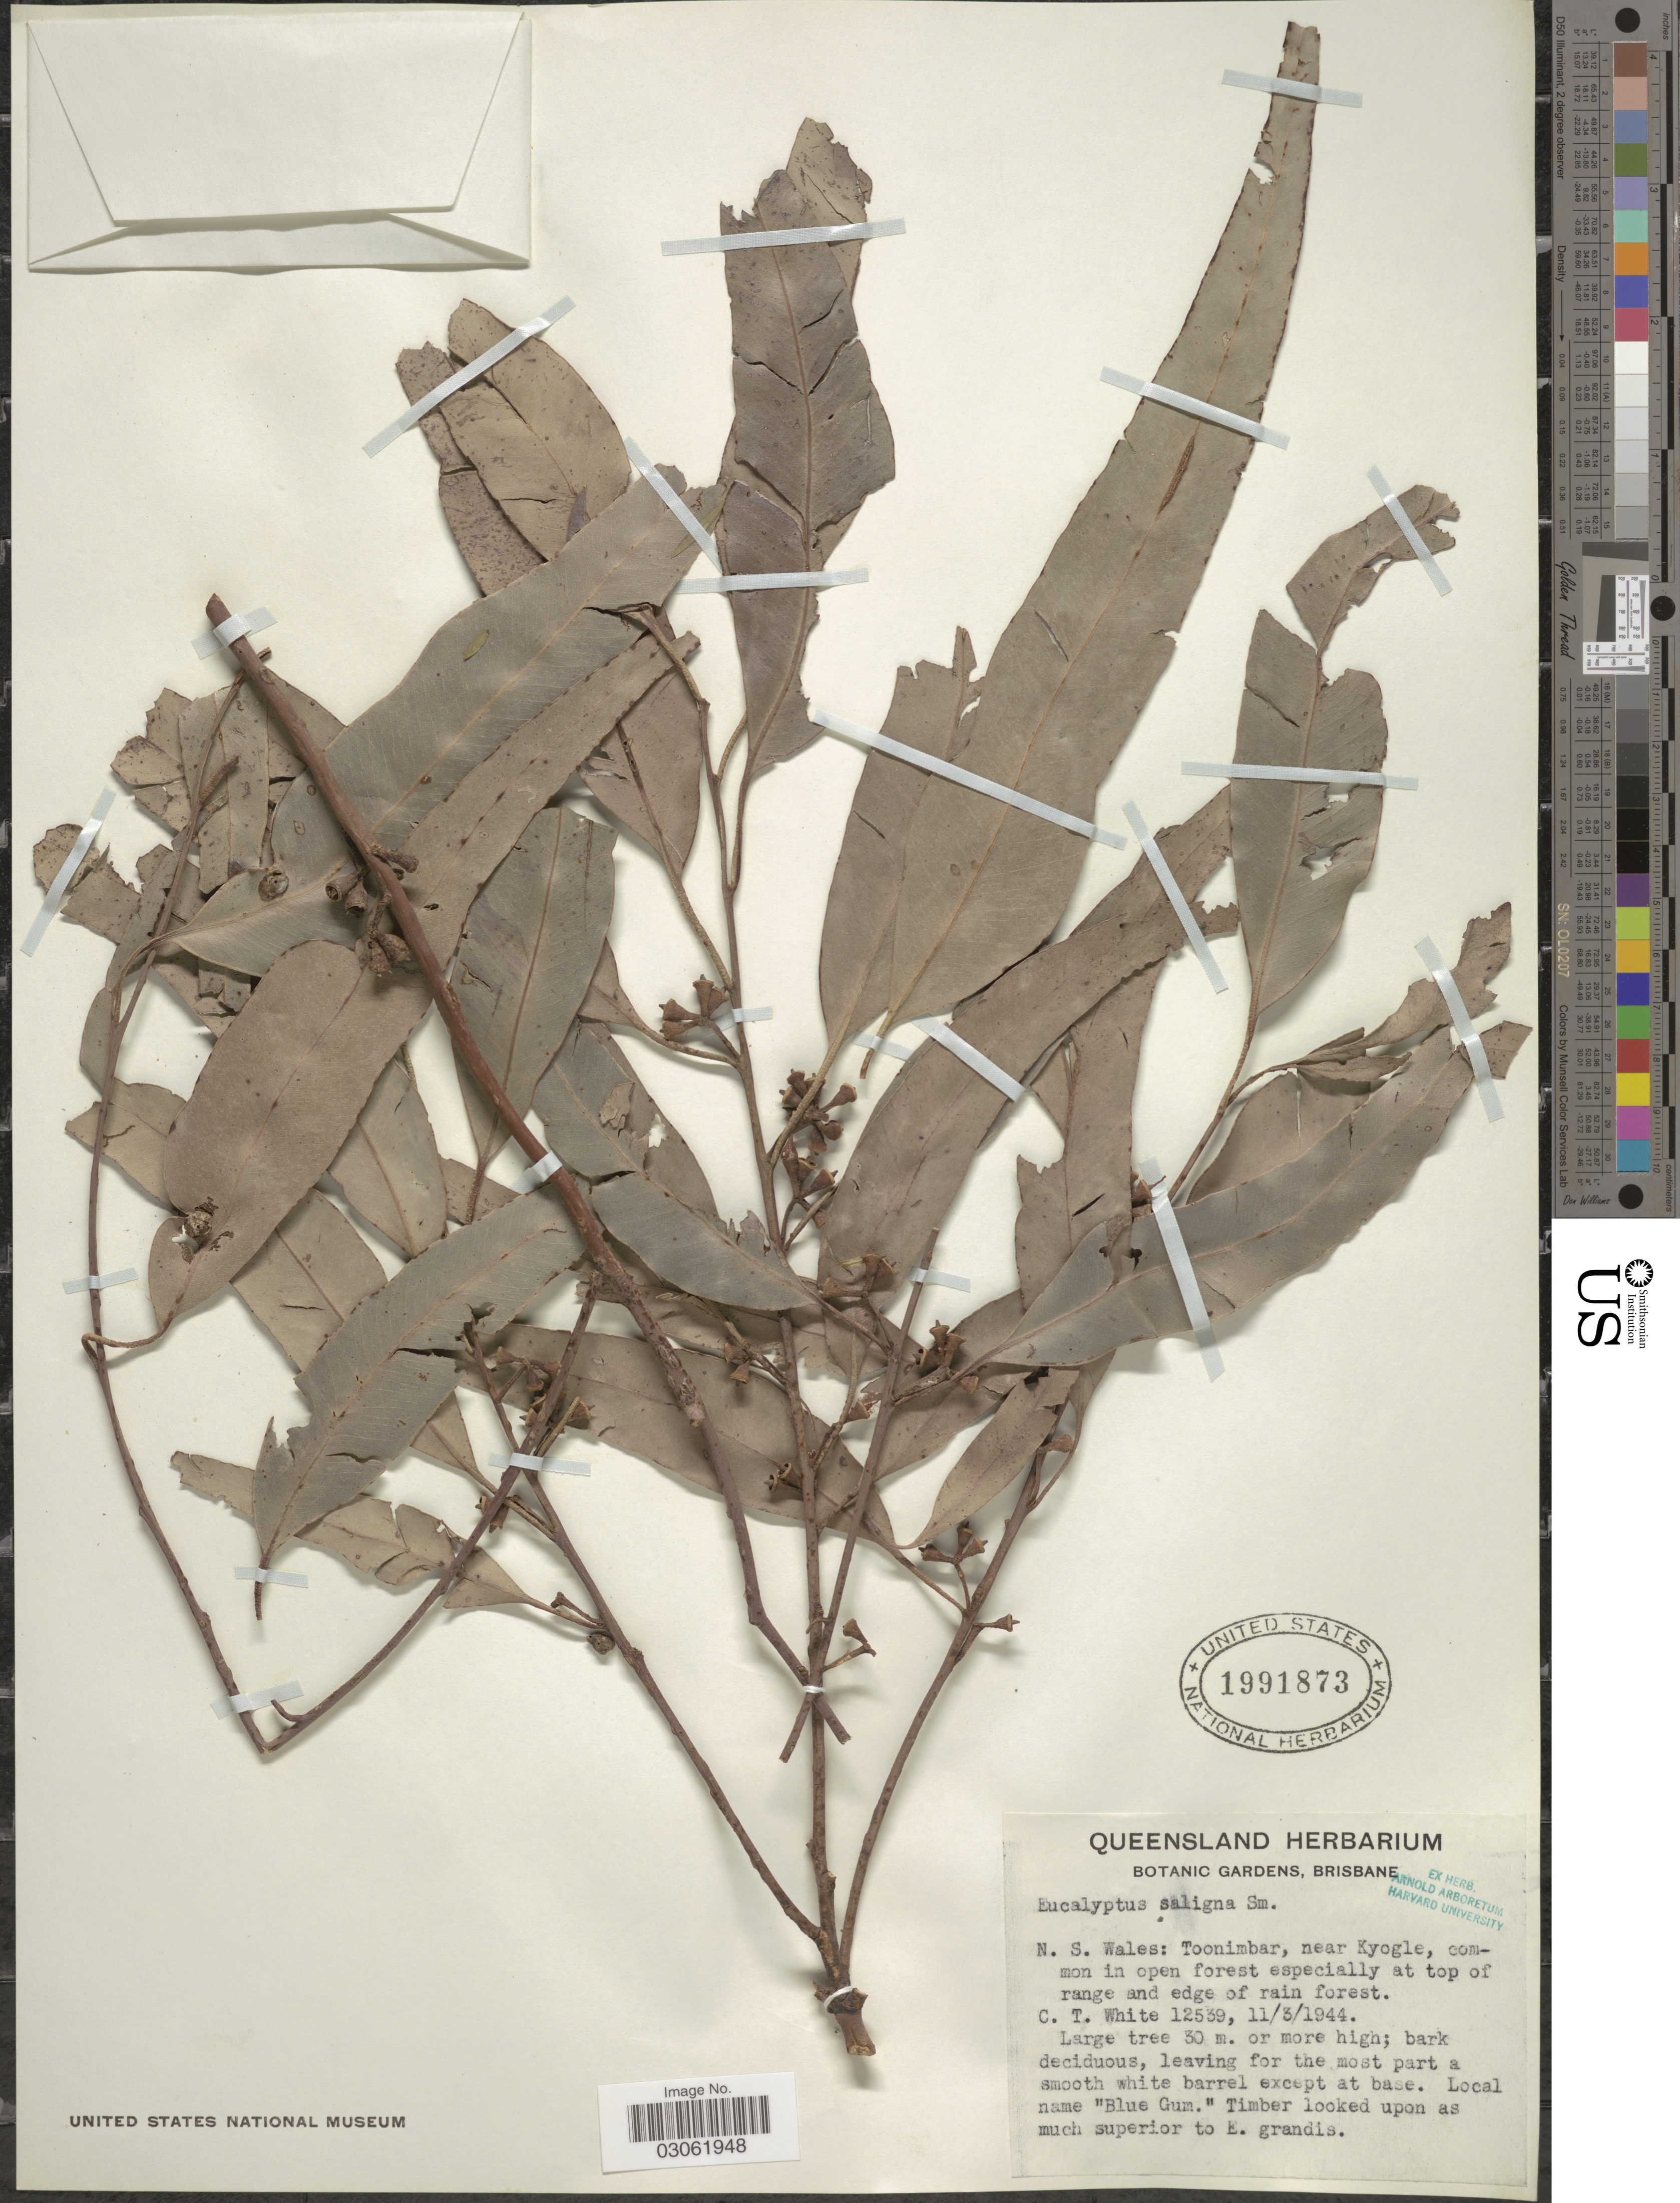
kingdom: Plantae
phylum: Tracheophyta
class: Magnoliopsida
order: Myrtales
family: Myrtaceae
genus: Eucalyptus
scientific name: Eucalyptus saligna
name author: Sm.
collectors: C. T. White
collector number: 12539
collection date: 1944-03-11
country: Australia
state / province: New South Wales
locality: Toonimbar, near Kyogle.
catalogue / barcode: US 1991873